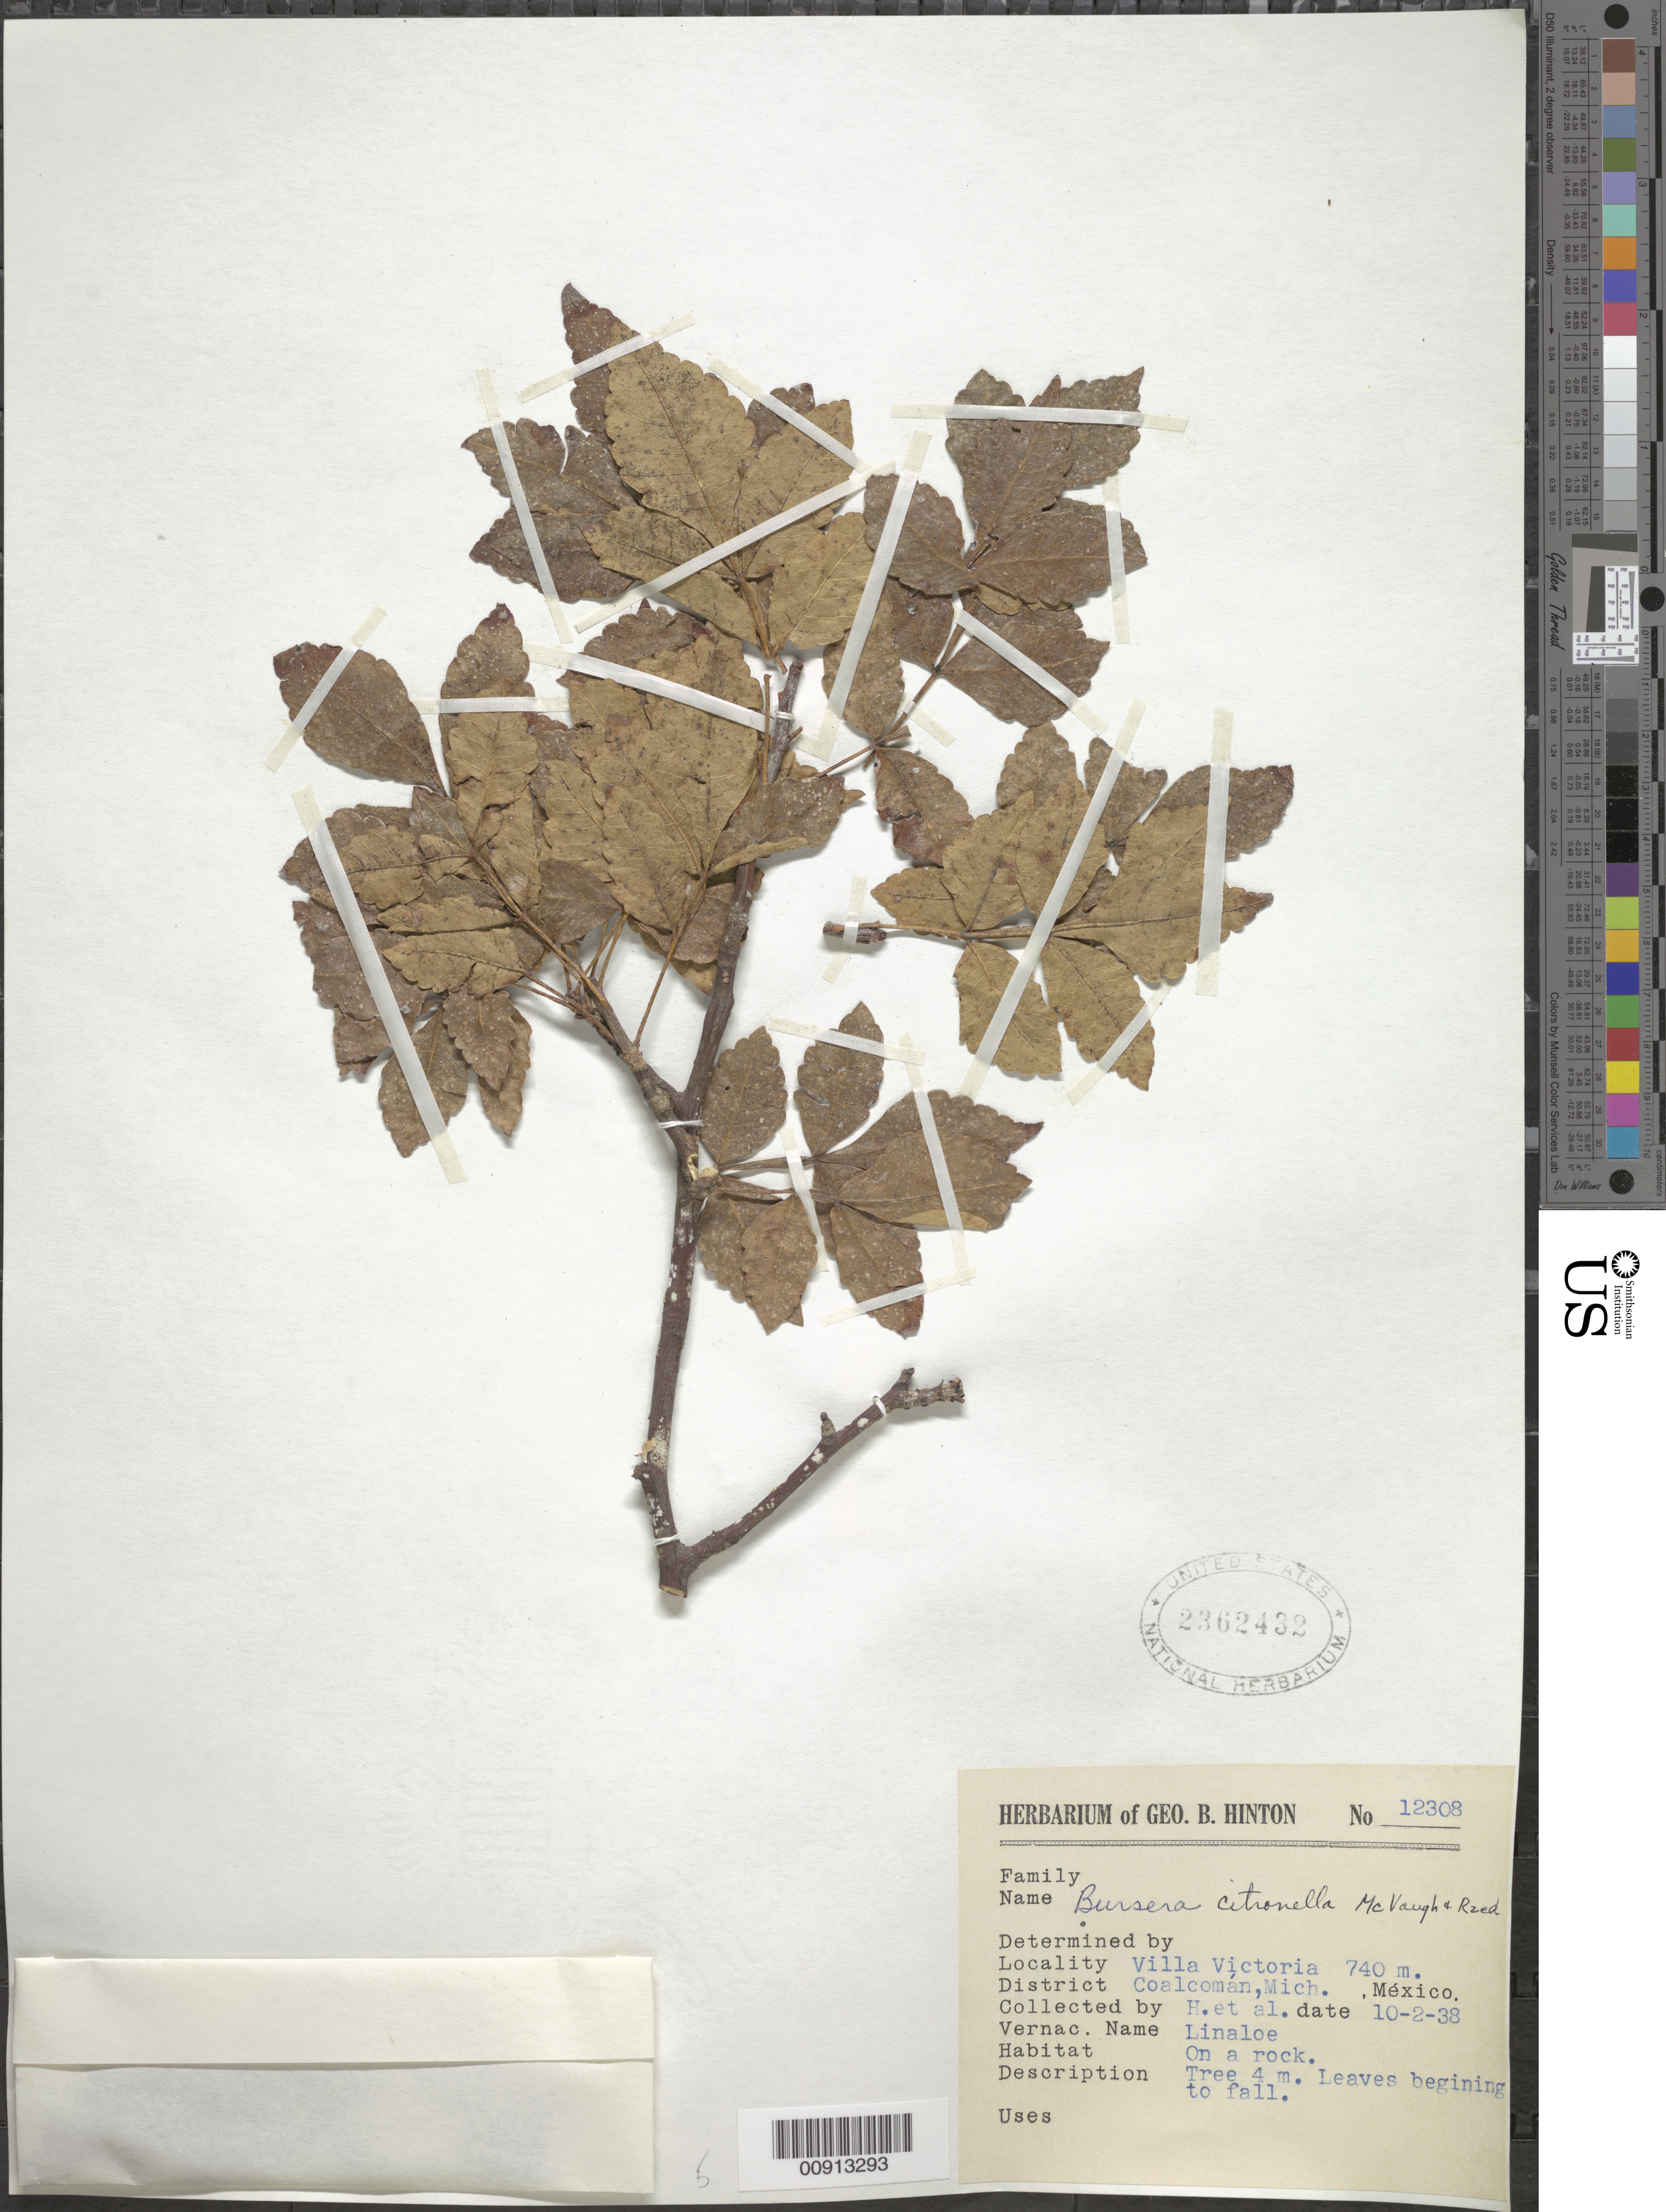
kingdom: Plantae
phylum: Tracheophyta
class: Magnoliopsida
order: Sapindales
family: Burseraceae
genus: Bursera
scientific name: Bursera citronella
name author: McVaugh & Rzed.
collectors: G. B. Hinton & et al.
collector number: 12308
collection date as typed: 02 Oct 1938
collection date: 1938-10-02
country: Mexico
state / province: Michoacán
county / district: Coalcomán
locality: Villa Victoria, District Coalcomán, Michoacán.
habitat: On a rock.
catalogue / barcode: US 2362432